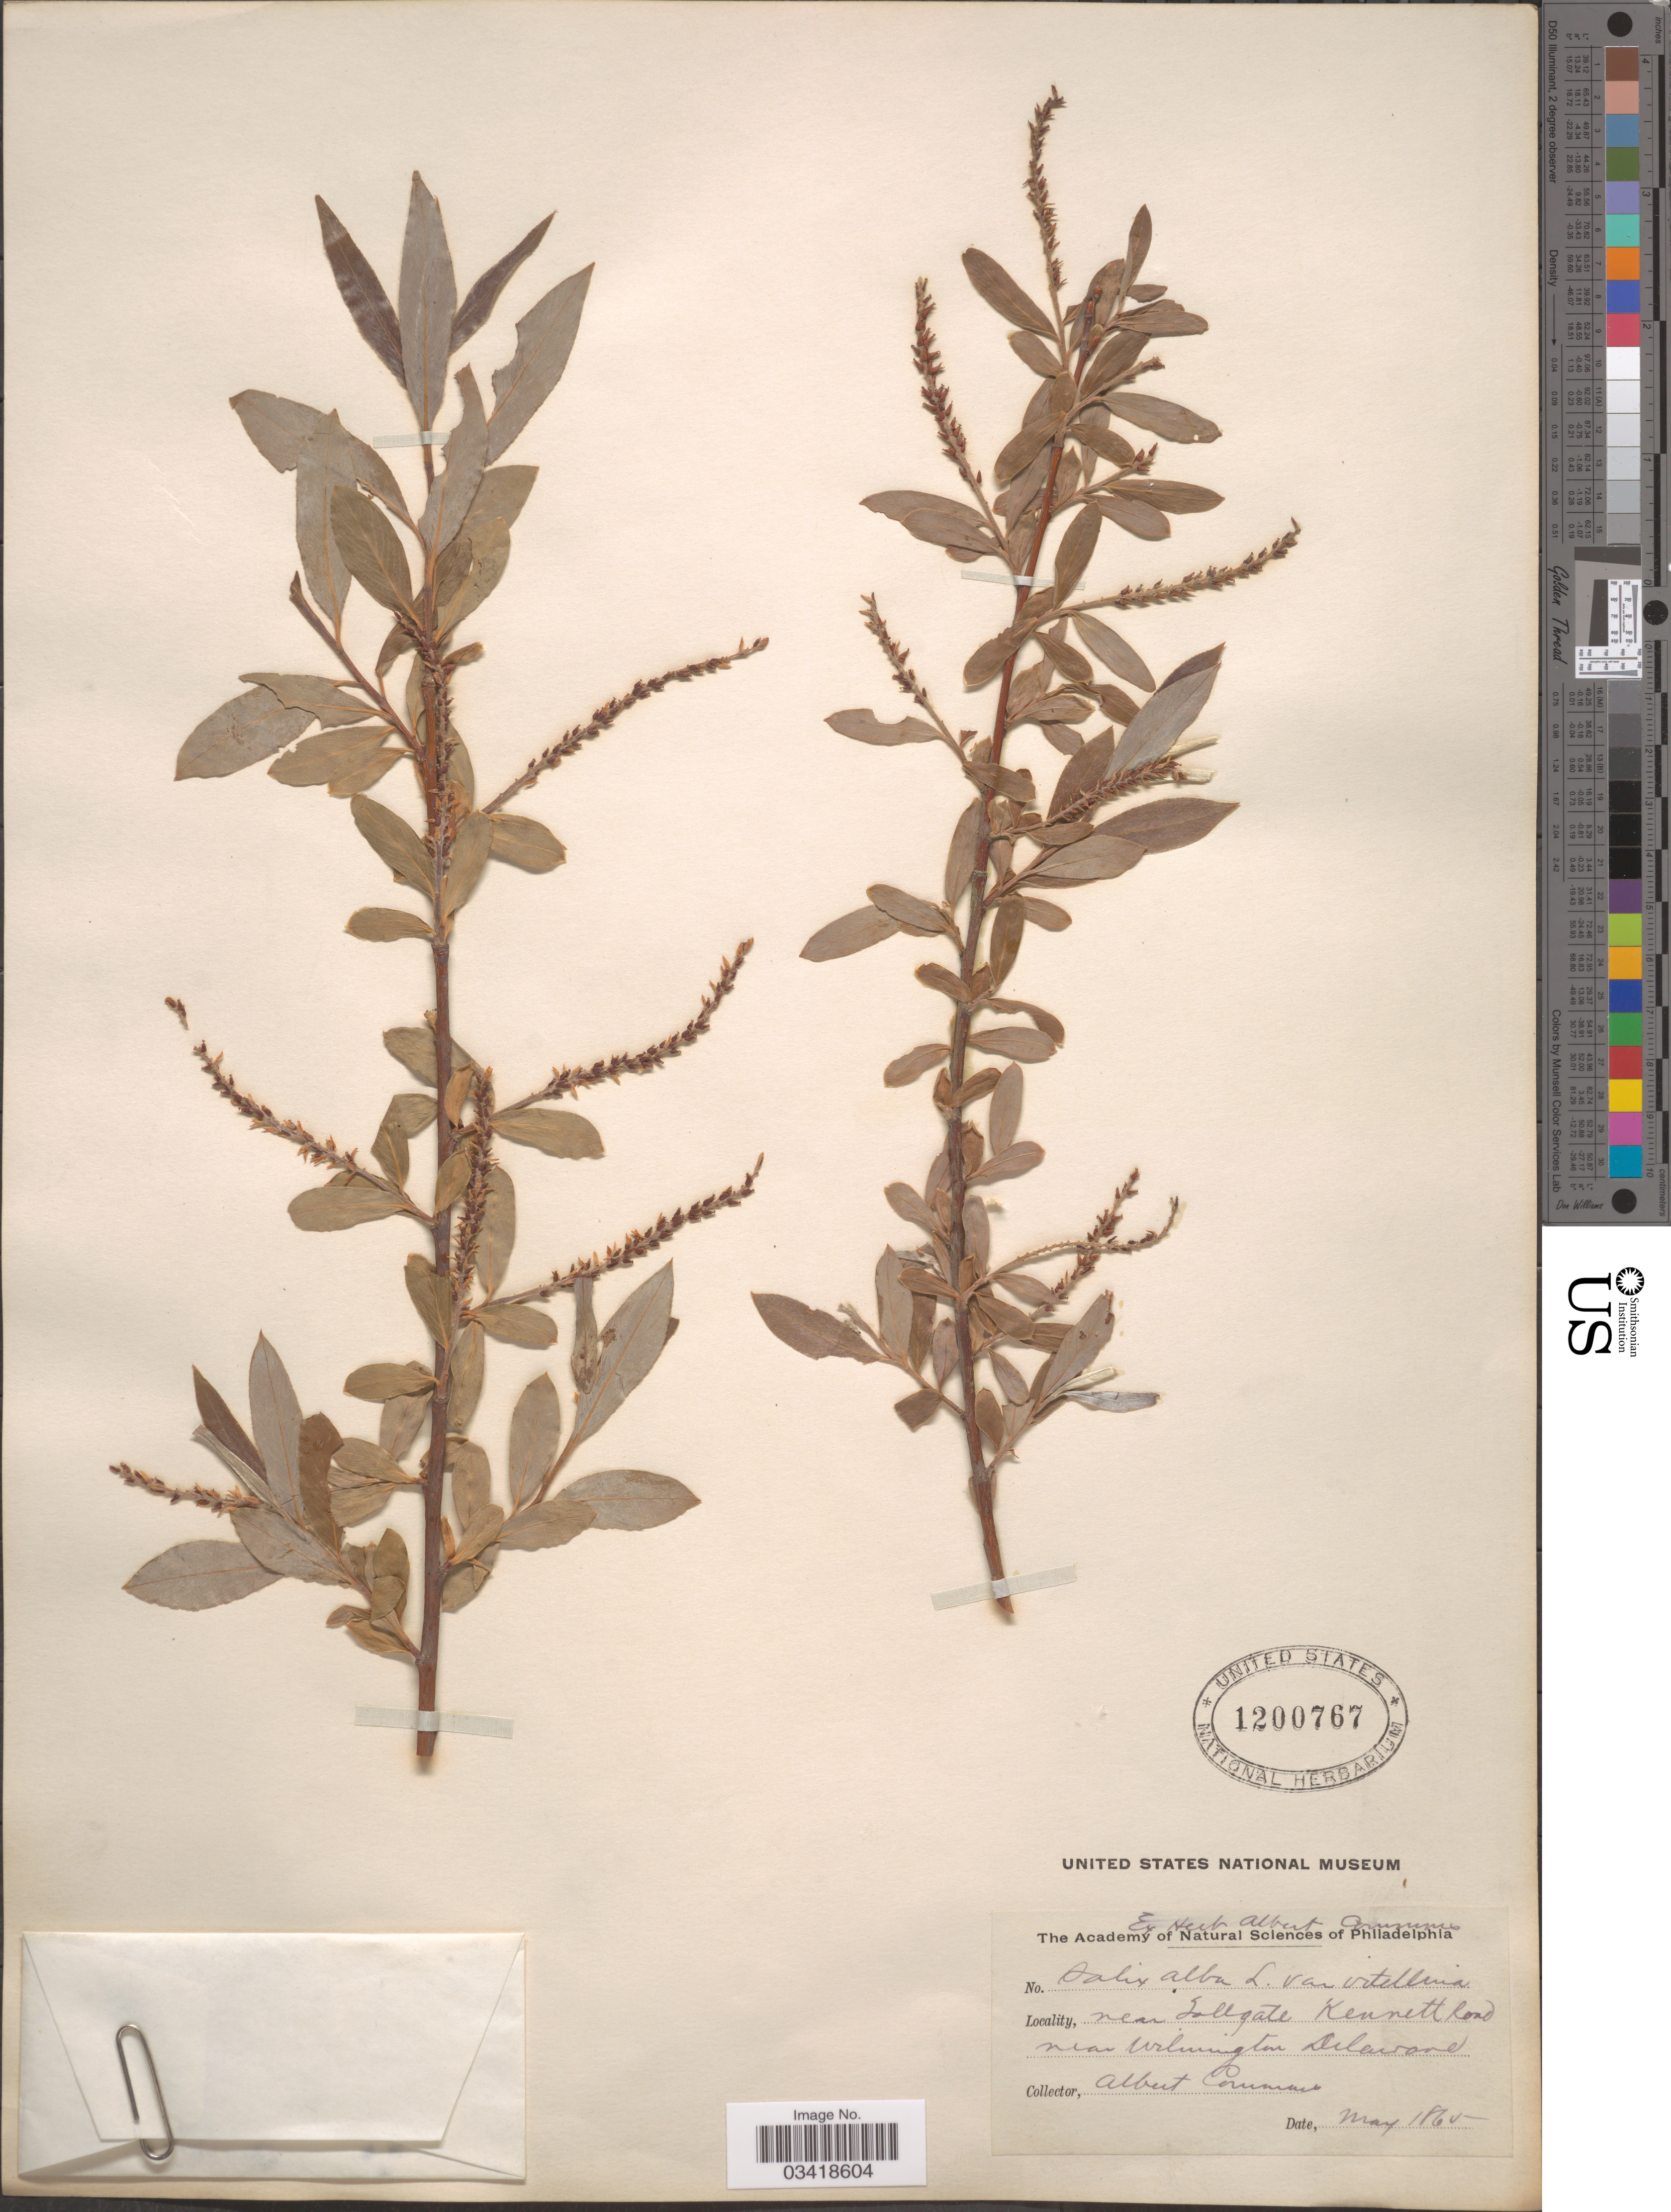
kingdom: Plantae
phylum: Tracheophyta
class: Magnoliopsida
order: Malpighiales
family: Salicaceae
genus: Salix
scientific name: Salix alba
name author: L.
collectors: A. Commons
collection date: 1865-05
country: United States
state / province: Delaware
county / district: New Castle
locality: Near Tollgate Kennett Road near Wilmington.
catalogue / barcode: US 1200767